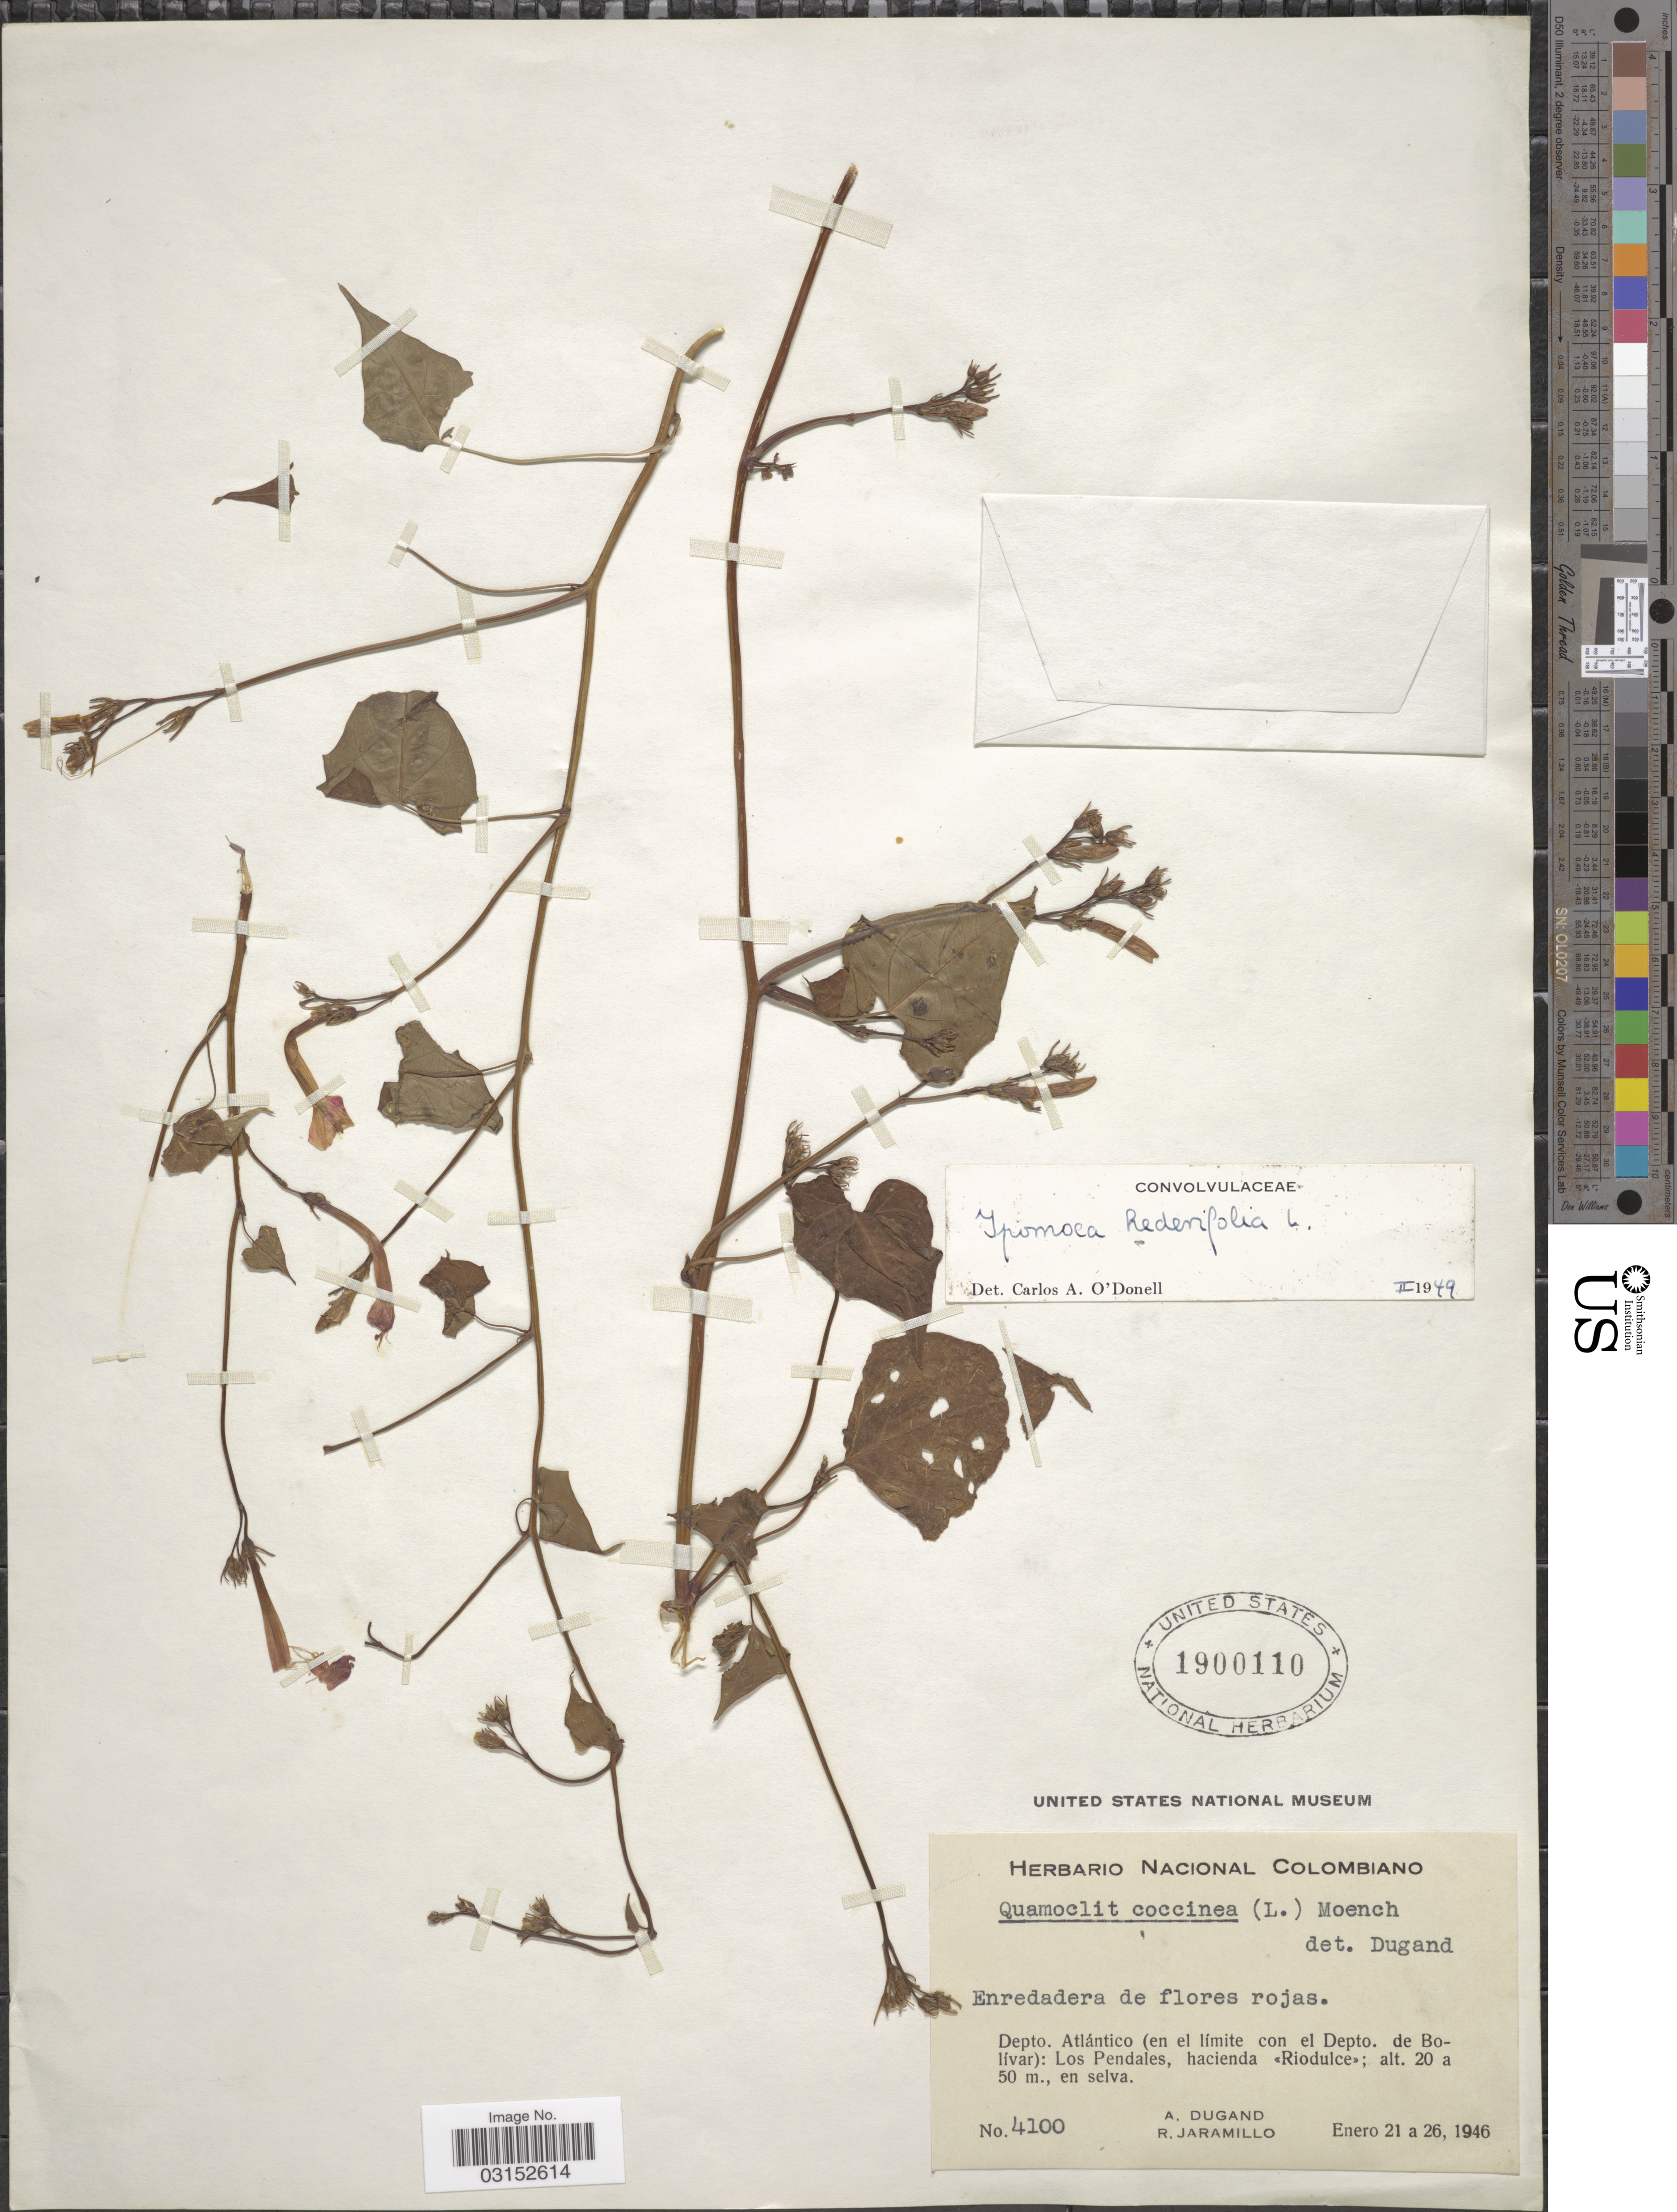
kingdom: Plantae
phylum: Tracheophyta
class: Magnoliopsida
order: Solanales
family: Convolvulaceae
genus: Ipomoea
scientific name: Ipomoea hederifolia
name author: L.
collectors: A. Dugand & R. Jaramillo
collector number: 4100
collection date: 1946-01-21/1946-01-26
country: Colombia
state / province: Atlántico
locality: Depto. Atlántico (en el límite con el Depto. de Bolívar): Los Pendales, hacienda <<Riodulce>>.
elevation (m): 20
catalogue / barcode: US 1900110